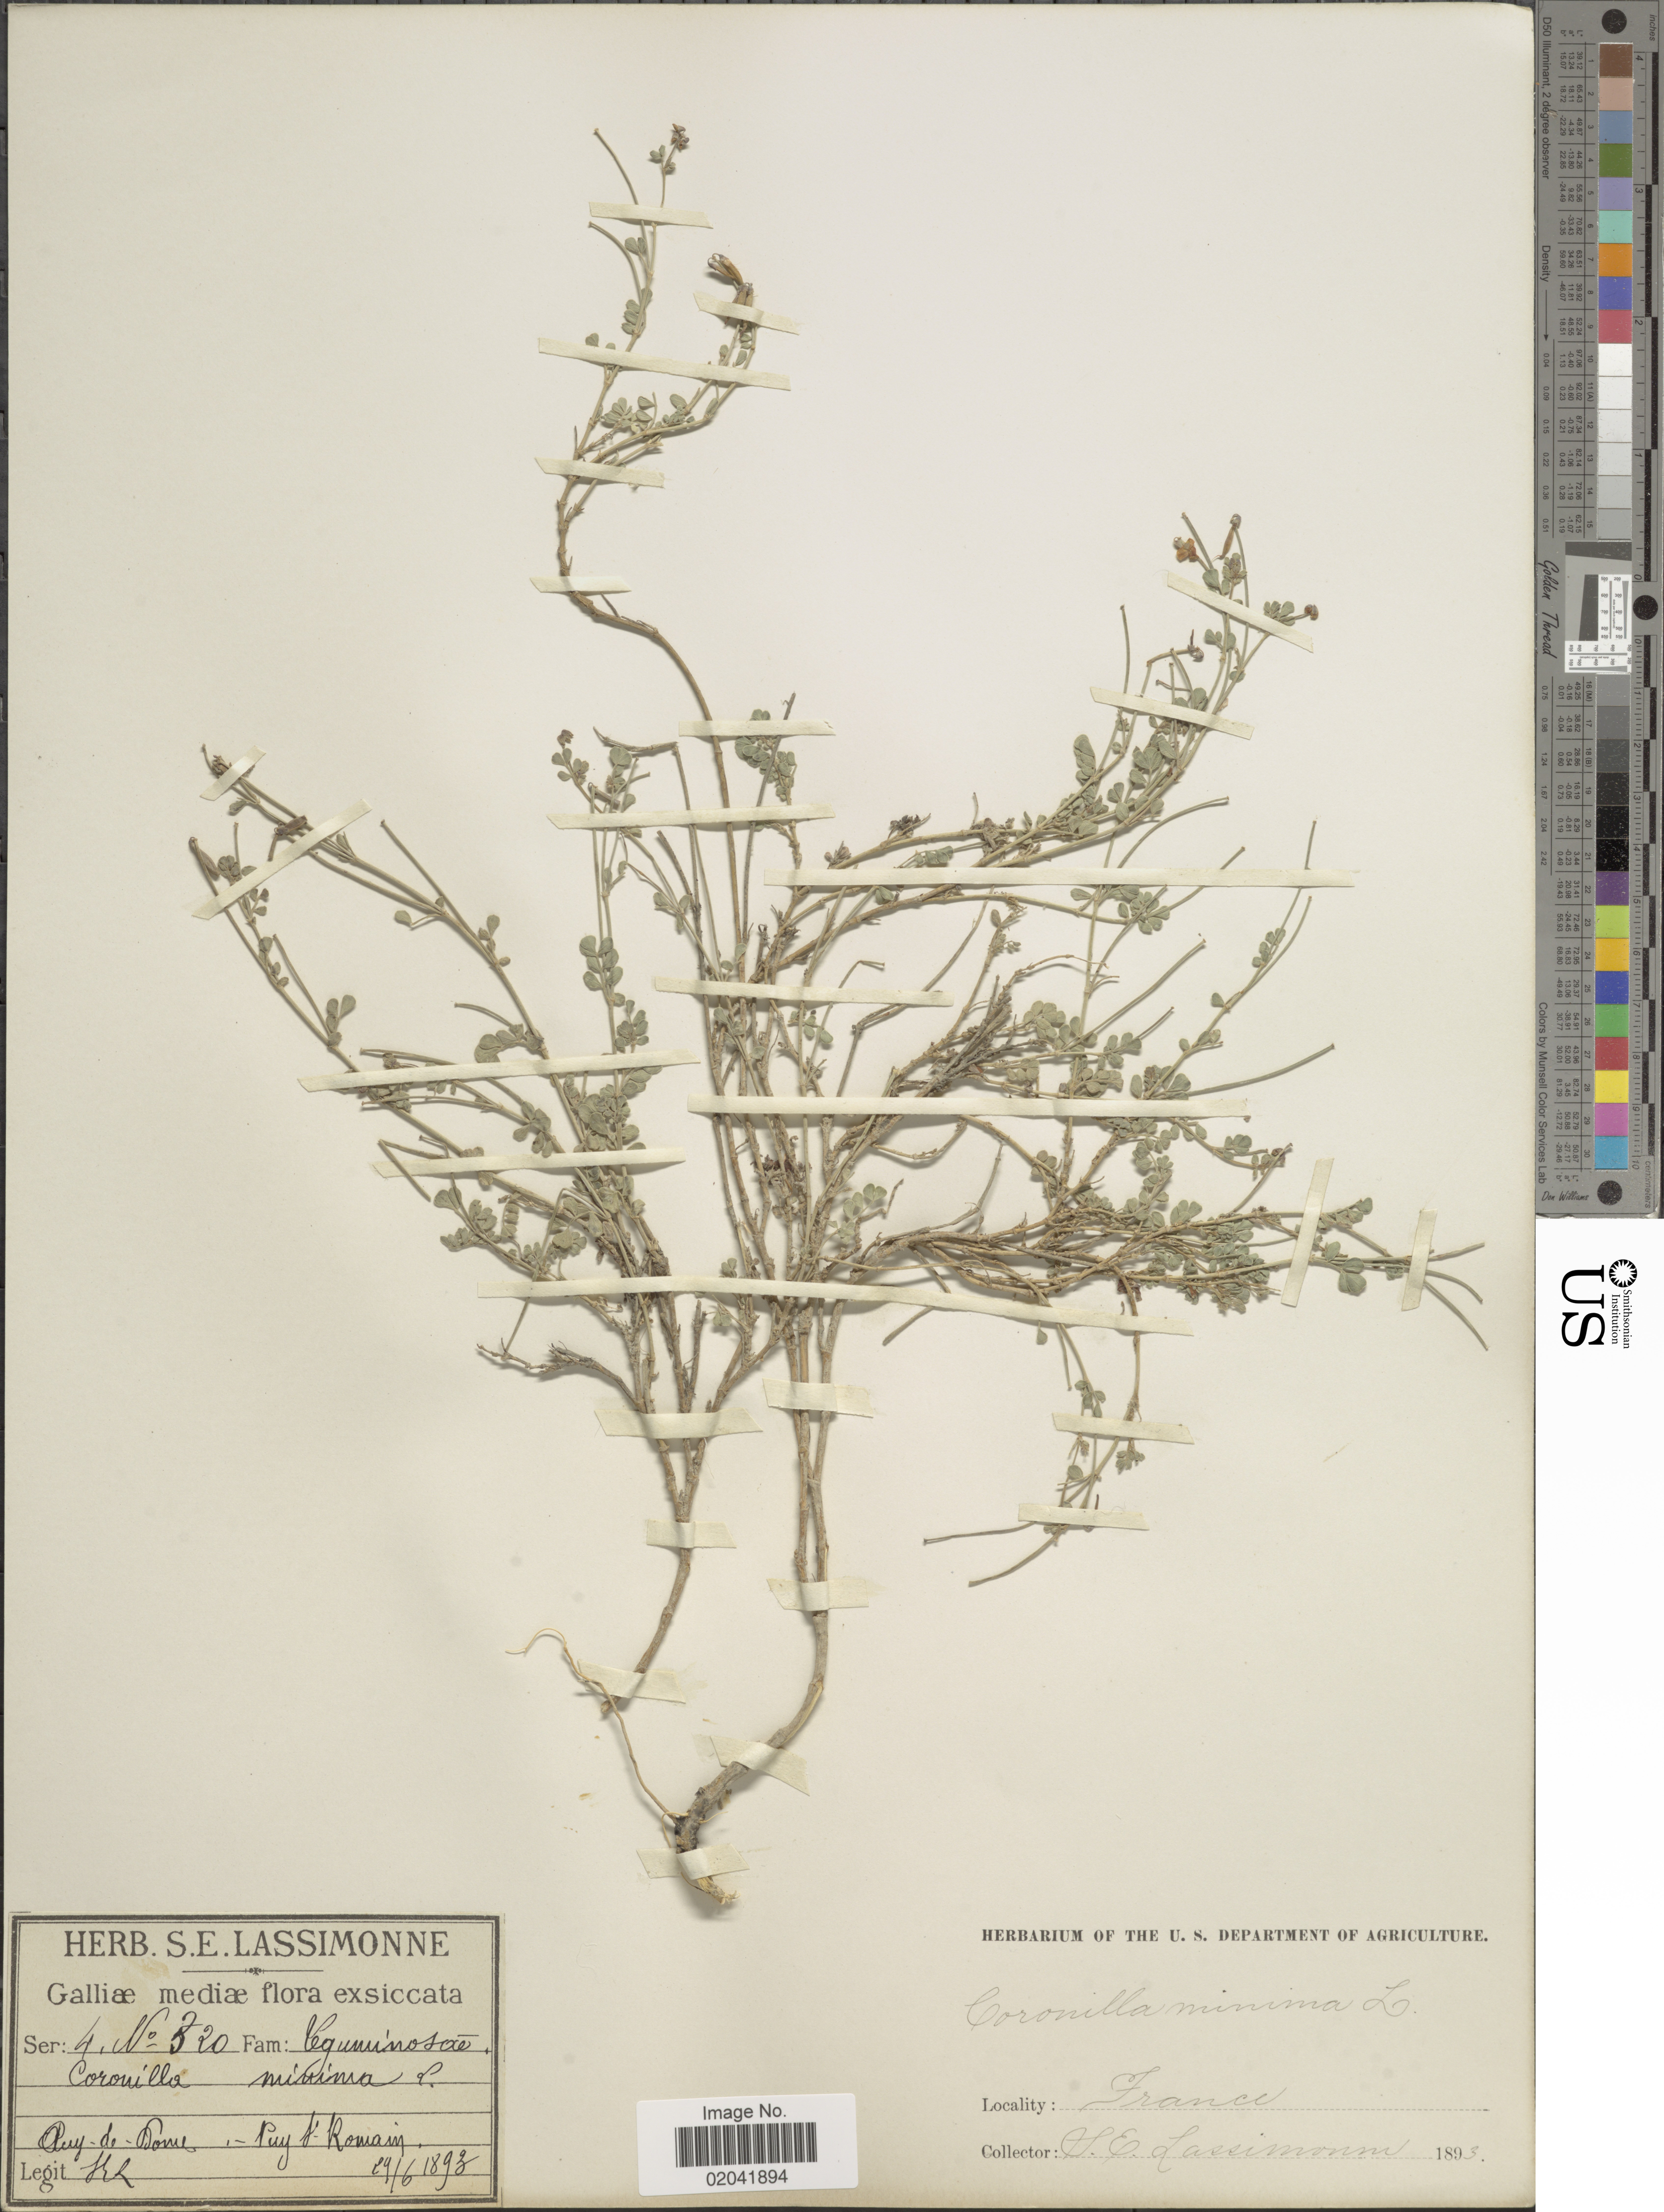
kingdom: Plantae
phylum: Tracheophyta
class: Magnoliopsida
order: Fabales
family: Fabaceae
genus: Coronilla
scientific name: Coronilla minima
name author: L.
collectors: S. Lassimonne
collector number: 520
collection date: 1893-06-29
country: France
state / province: Auvergne-Rhône-Alpes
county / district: Puy-de-Dôme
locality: Puy-de-Dome, - Puy S. Romain